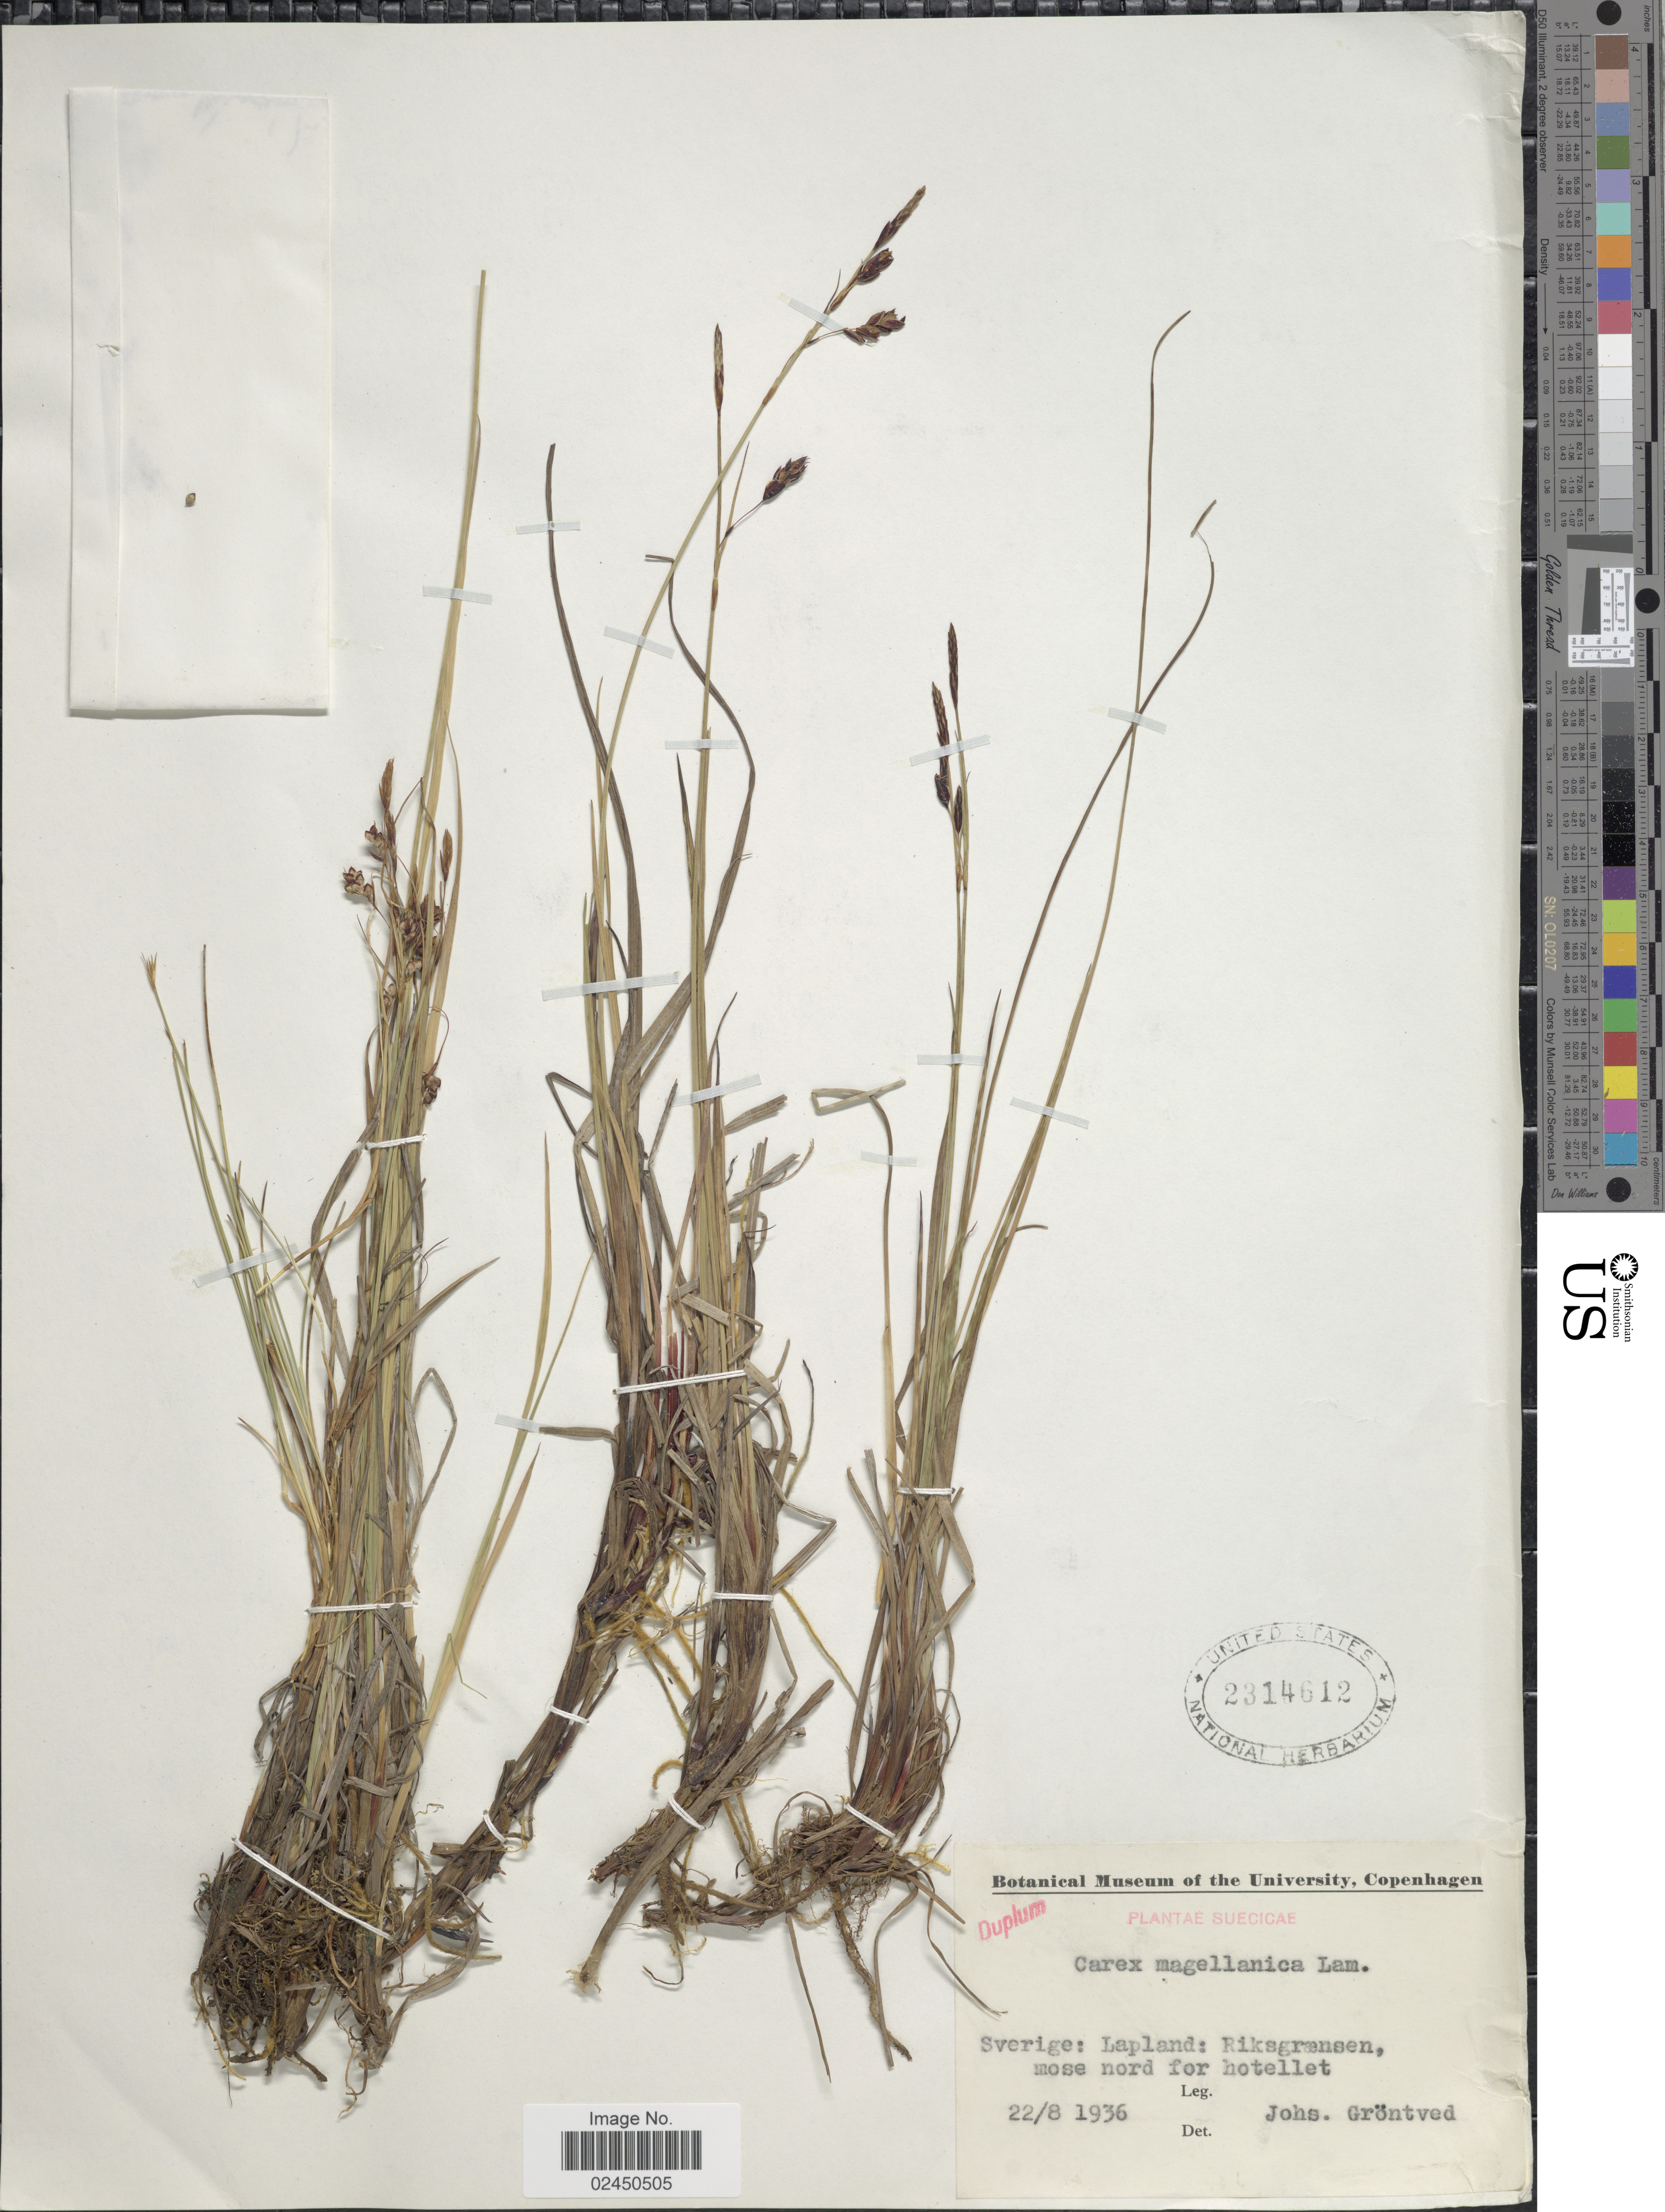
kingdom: Plantae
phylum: Tracheophyta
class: Liliopsida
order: Poales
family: Cyperaceae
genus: Carex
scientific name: Carex magellanica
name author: Lam.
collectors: J. Gröntved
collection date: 1936-08-22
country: Finland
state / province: Lappi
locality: Sverige: Lapland: Riksgraensen, mose nord for hotellet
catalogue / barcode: US 2314612